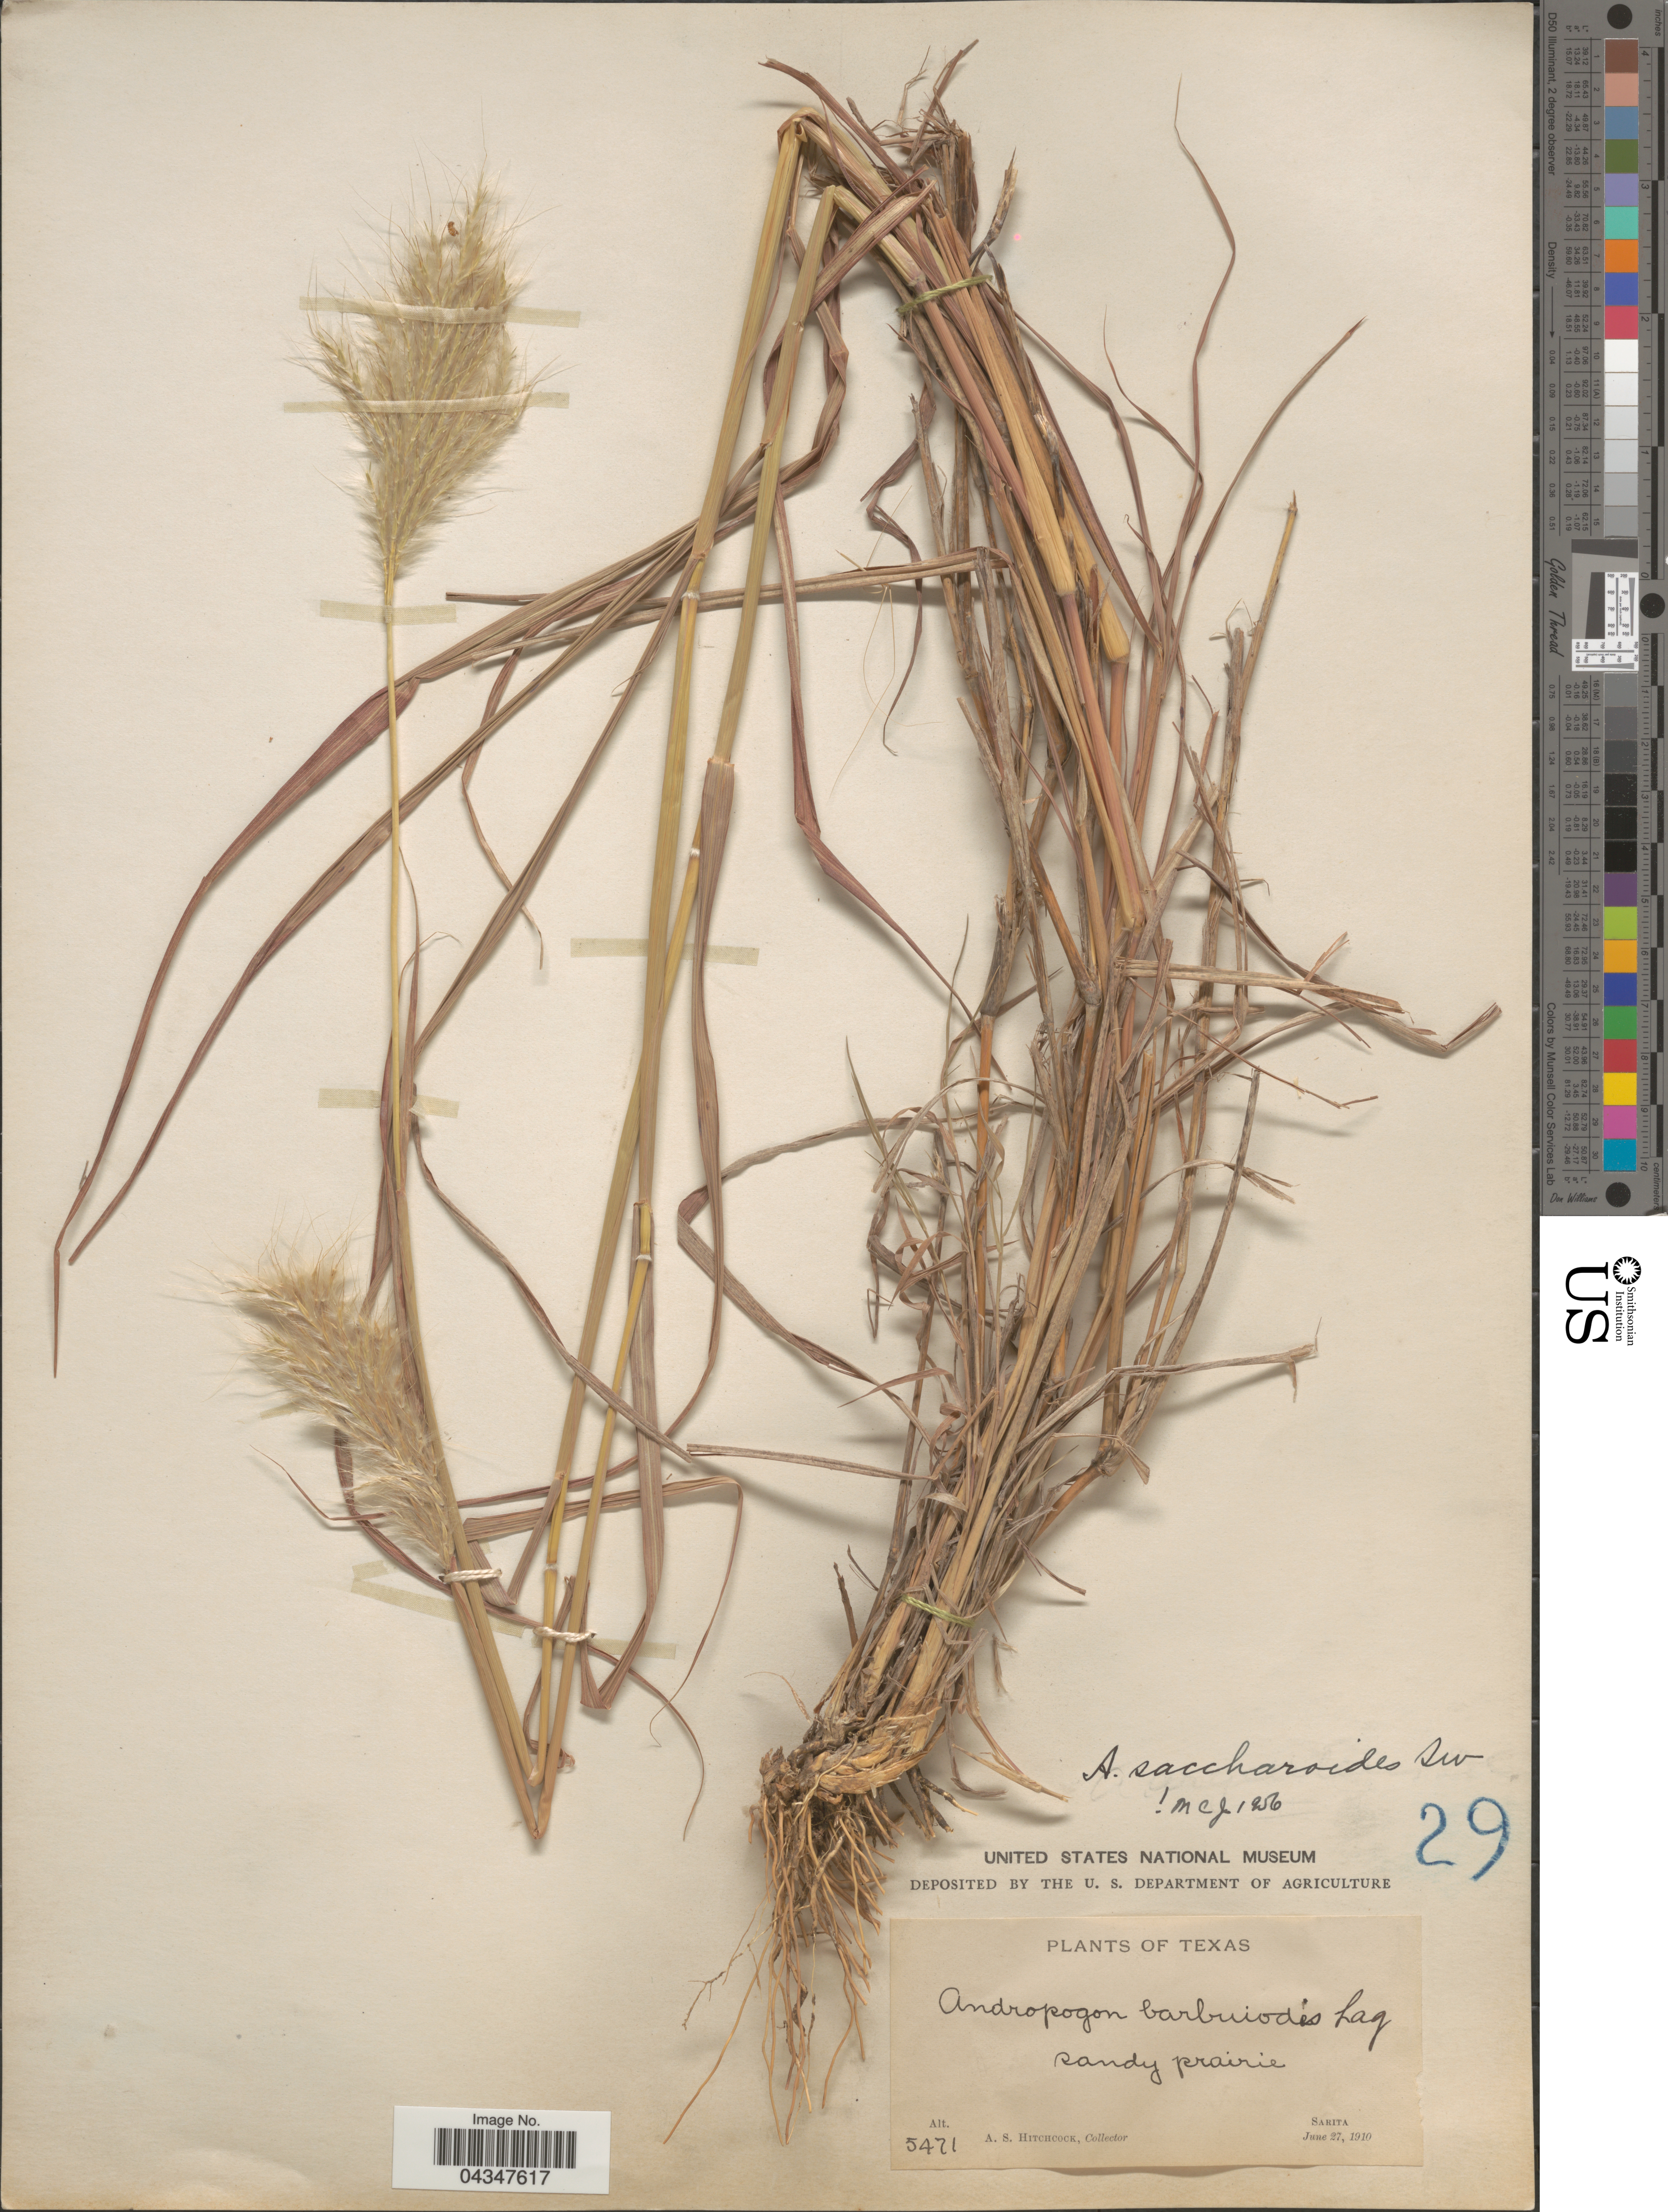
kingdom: Plantae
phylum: Tracheophyta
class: Liliopsida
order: Poales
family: Poaceae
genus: Bothriochloa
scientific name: Bothriochloa barbinodis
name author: (Lag.) Herter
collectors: A. S. Hitchcock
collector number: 5471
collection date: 1910-06-27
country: United States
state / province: Texas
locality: Sarita.